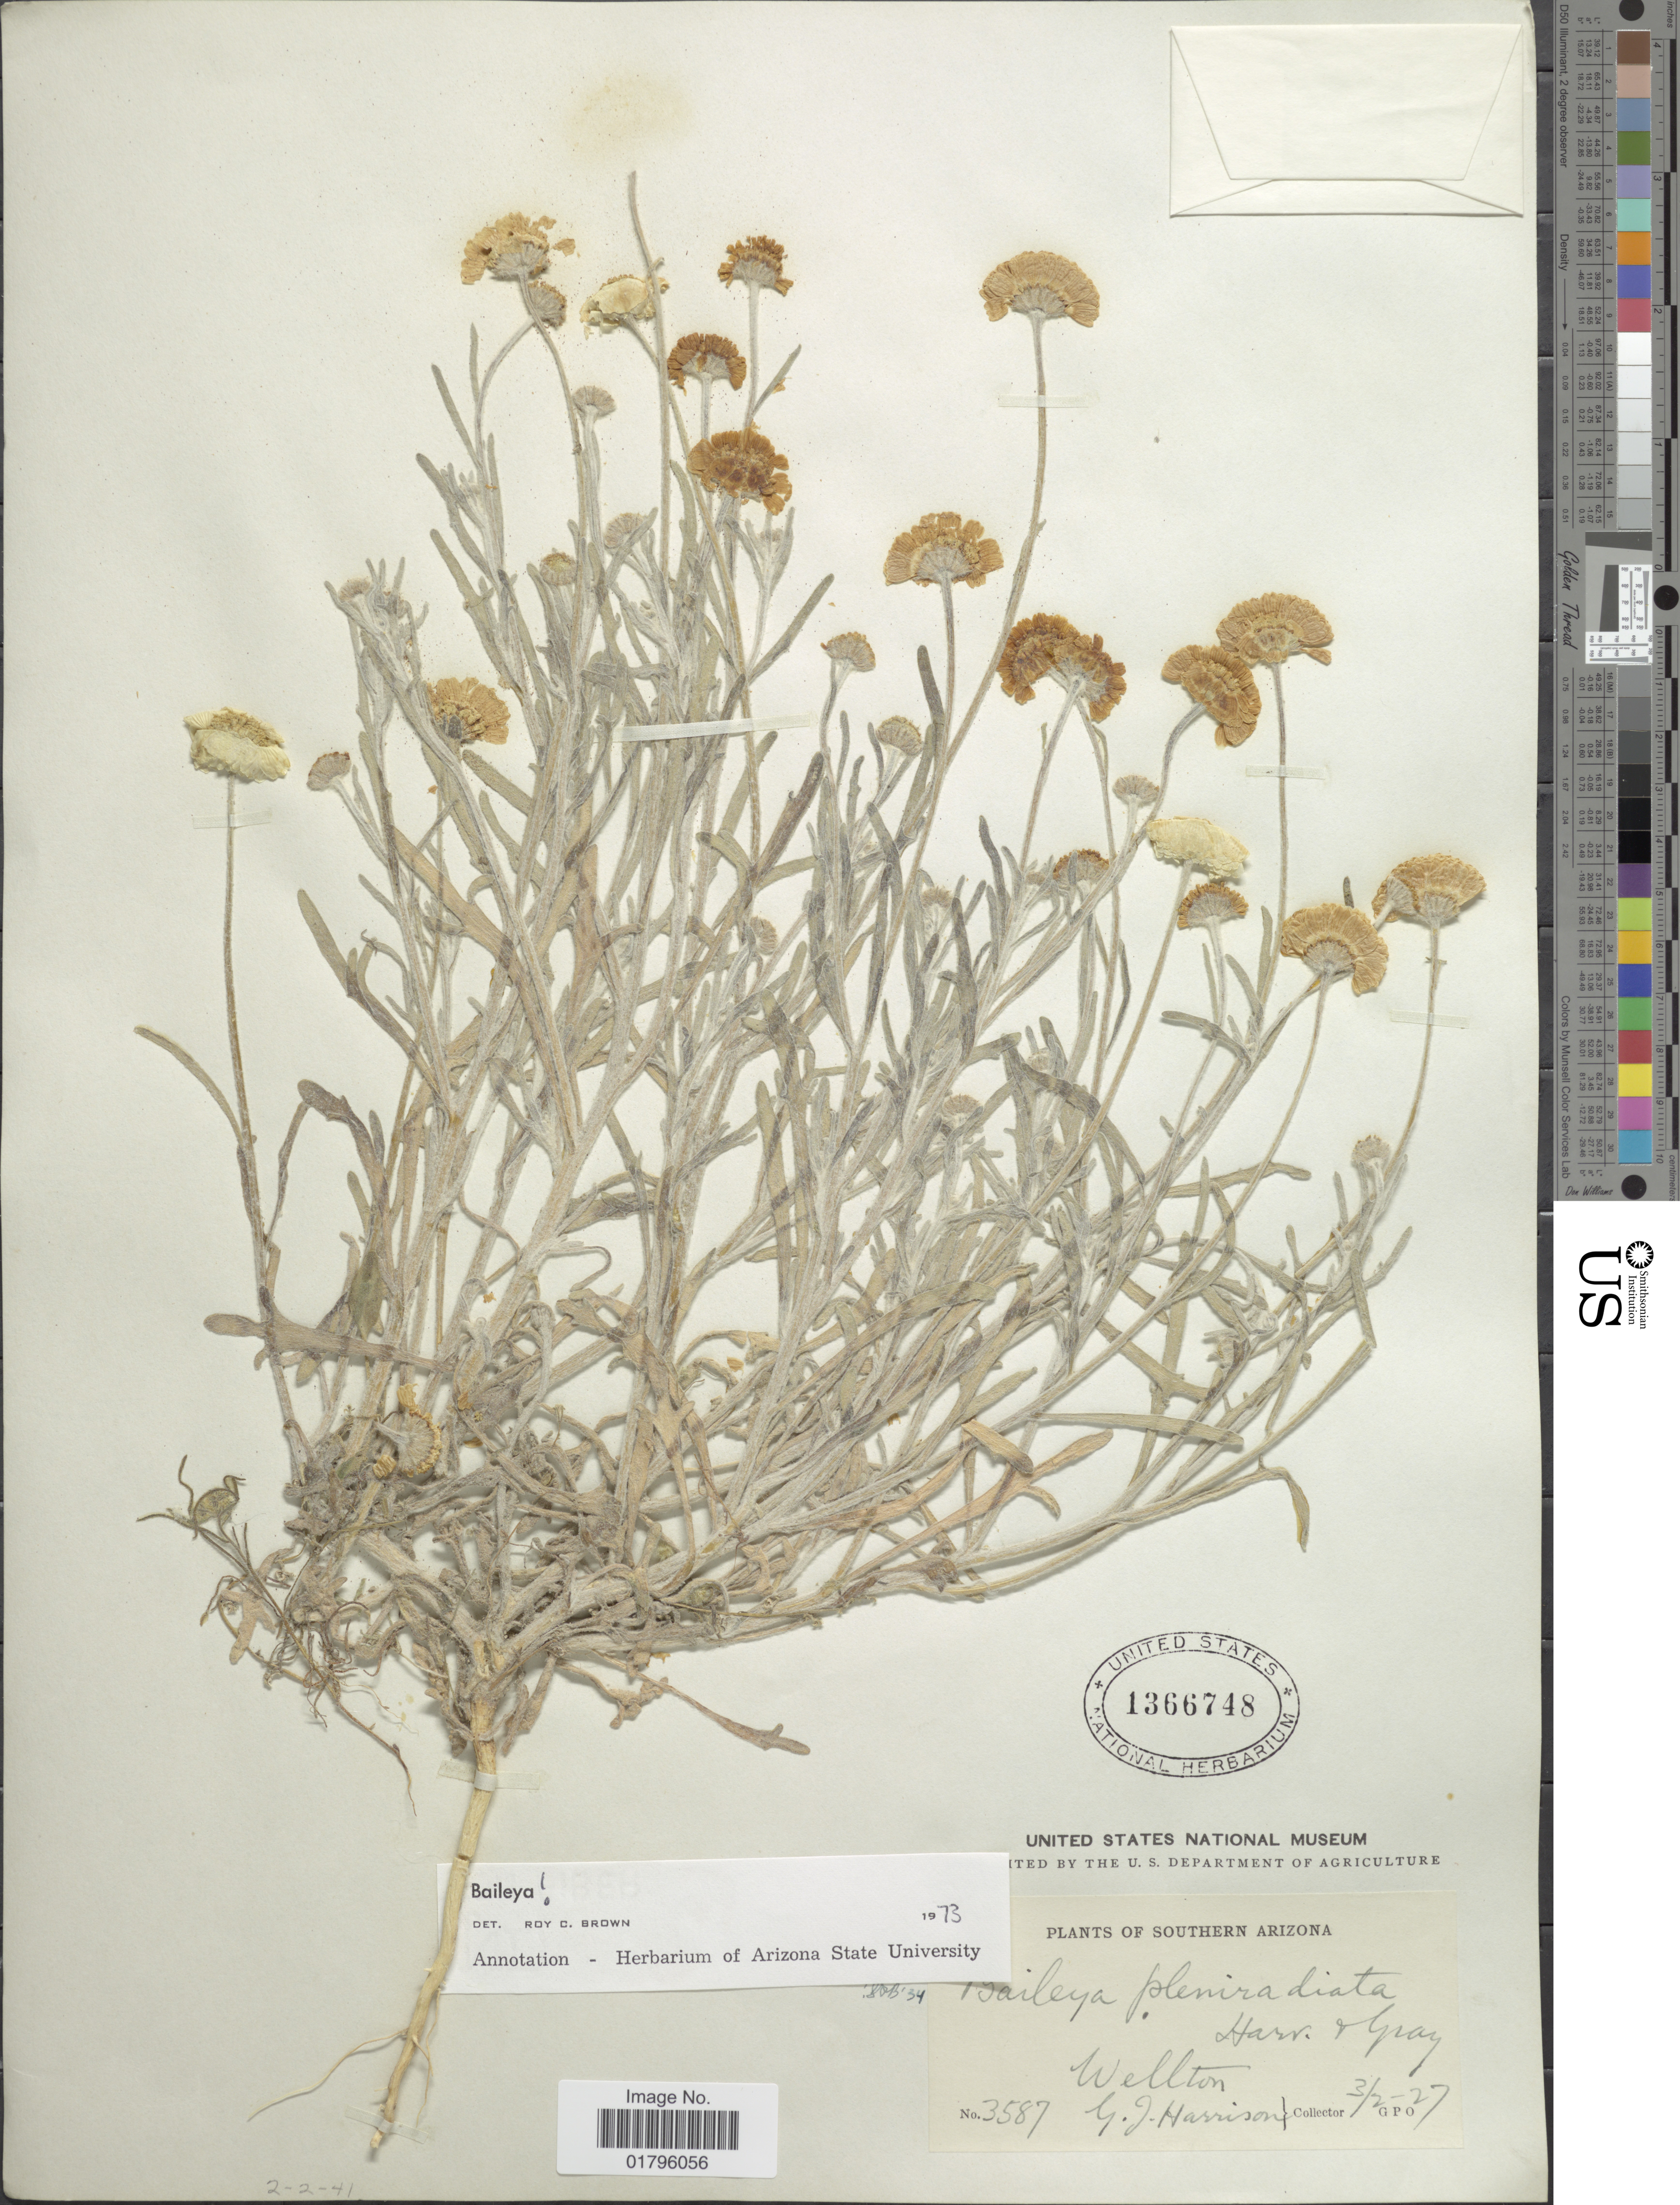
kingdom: Plantae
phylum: Tracheophyta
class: Magnoliopsida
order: Asterales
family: Asteraceae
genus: Baileya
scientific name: Baileya pleniradiata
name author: Harv. & A. Gray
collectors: G. J. Harrison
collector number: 3587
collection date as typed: Transcribed d/m/y: 2/3/27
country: United States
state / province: Arizona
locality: Southern Arizona. Wellton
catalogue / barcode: US 1366748